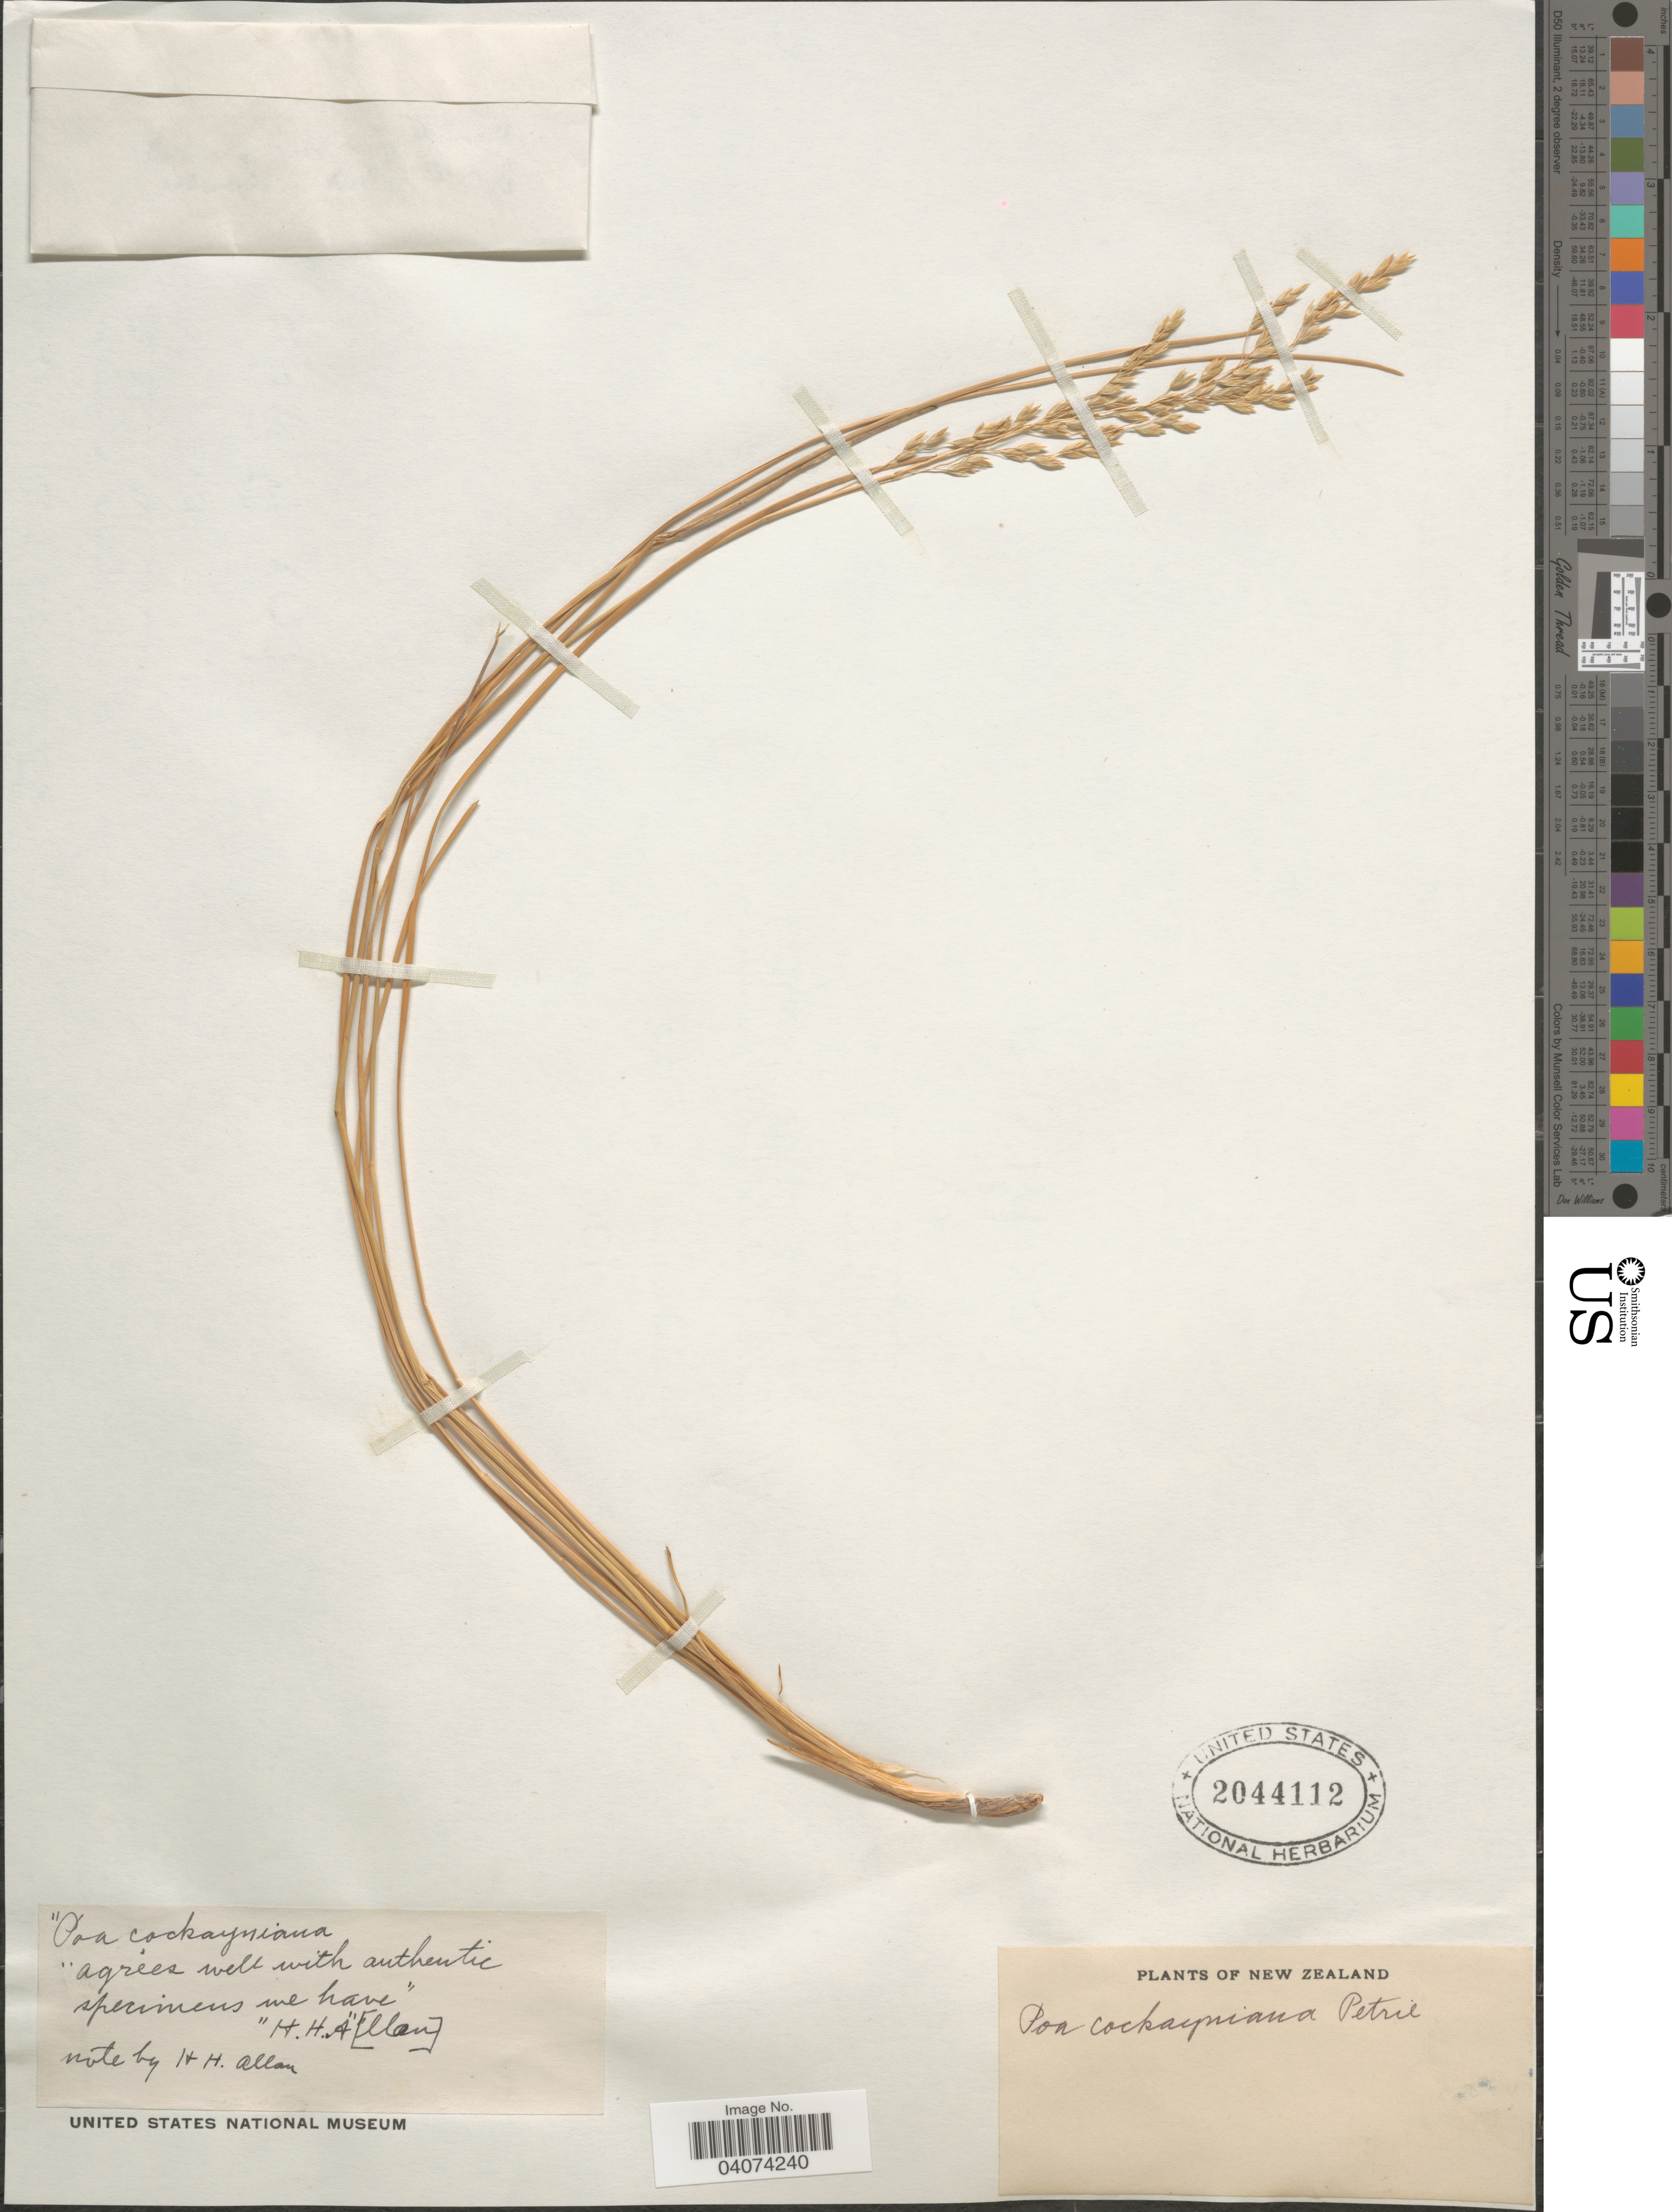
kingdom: Plantae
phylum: Tracheophyta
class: Liliopsida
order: Poales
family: Poaceae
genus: Poa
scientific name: Poa cockayneana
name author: Petrie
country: New Zealand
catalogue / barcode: US 2044112